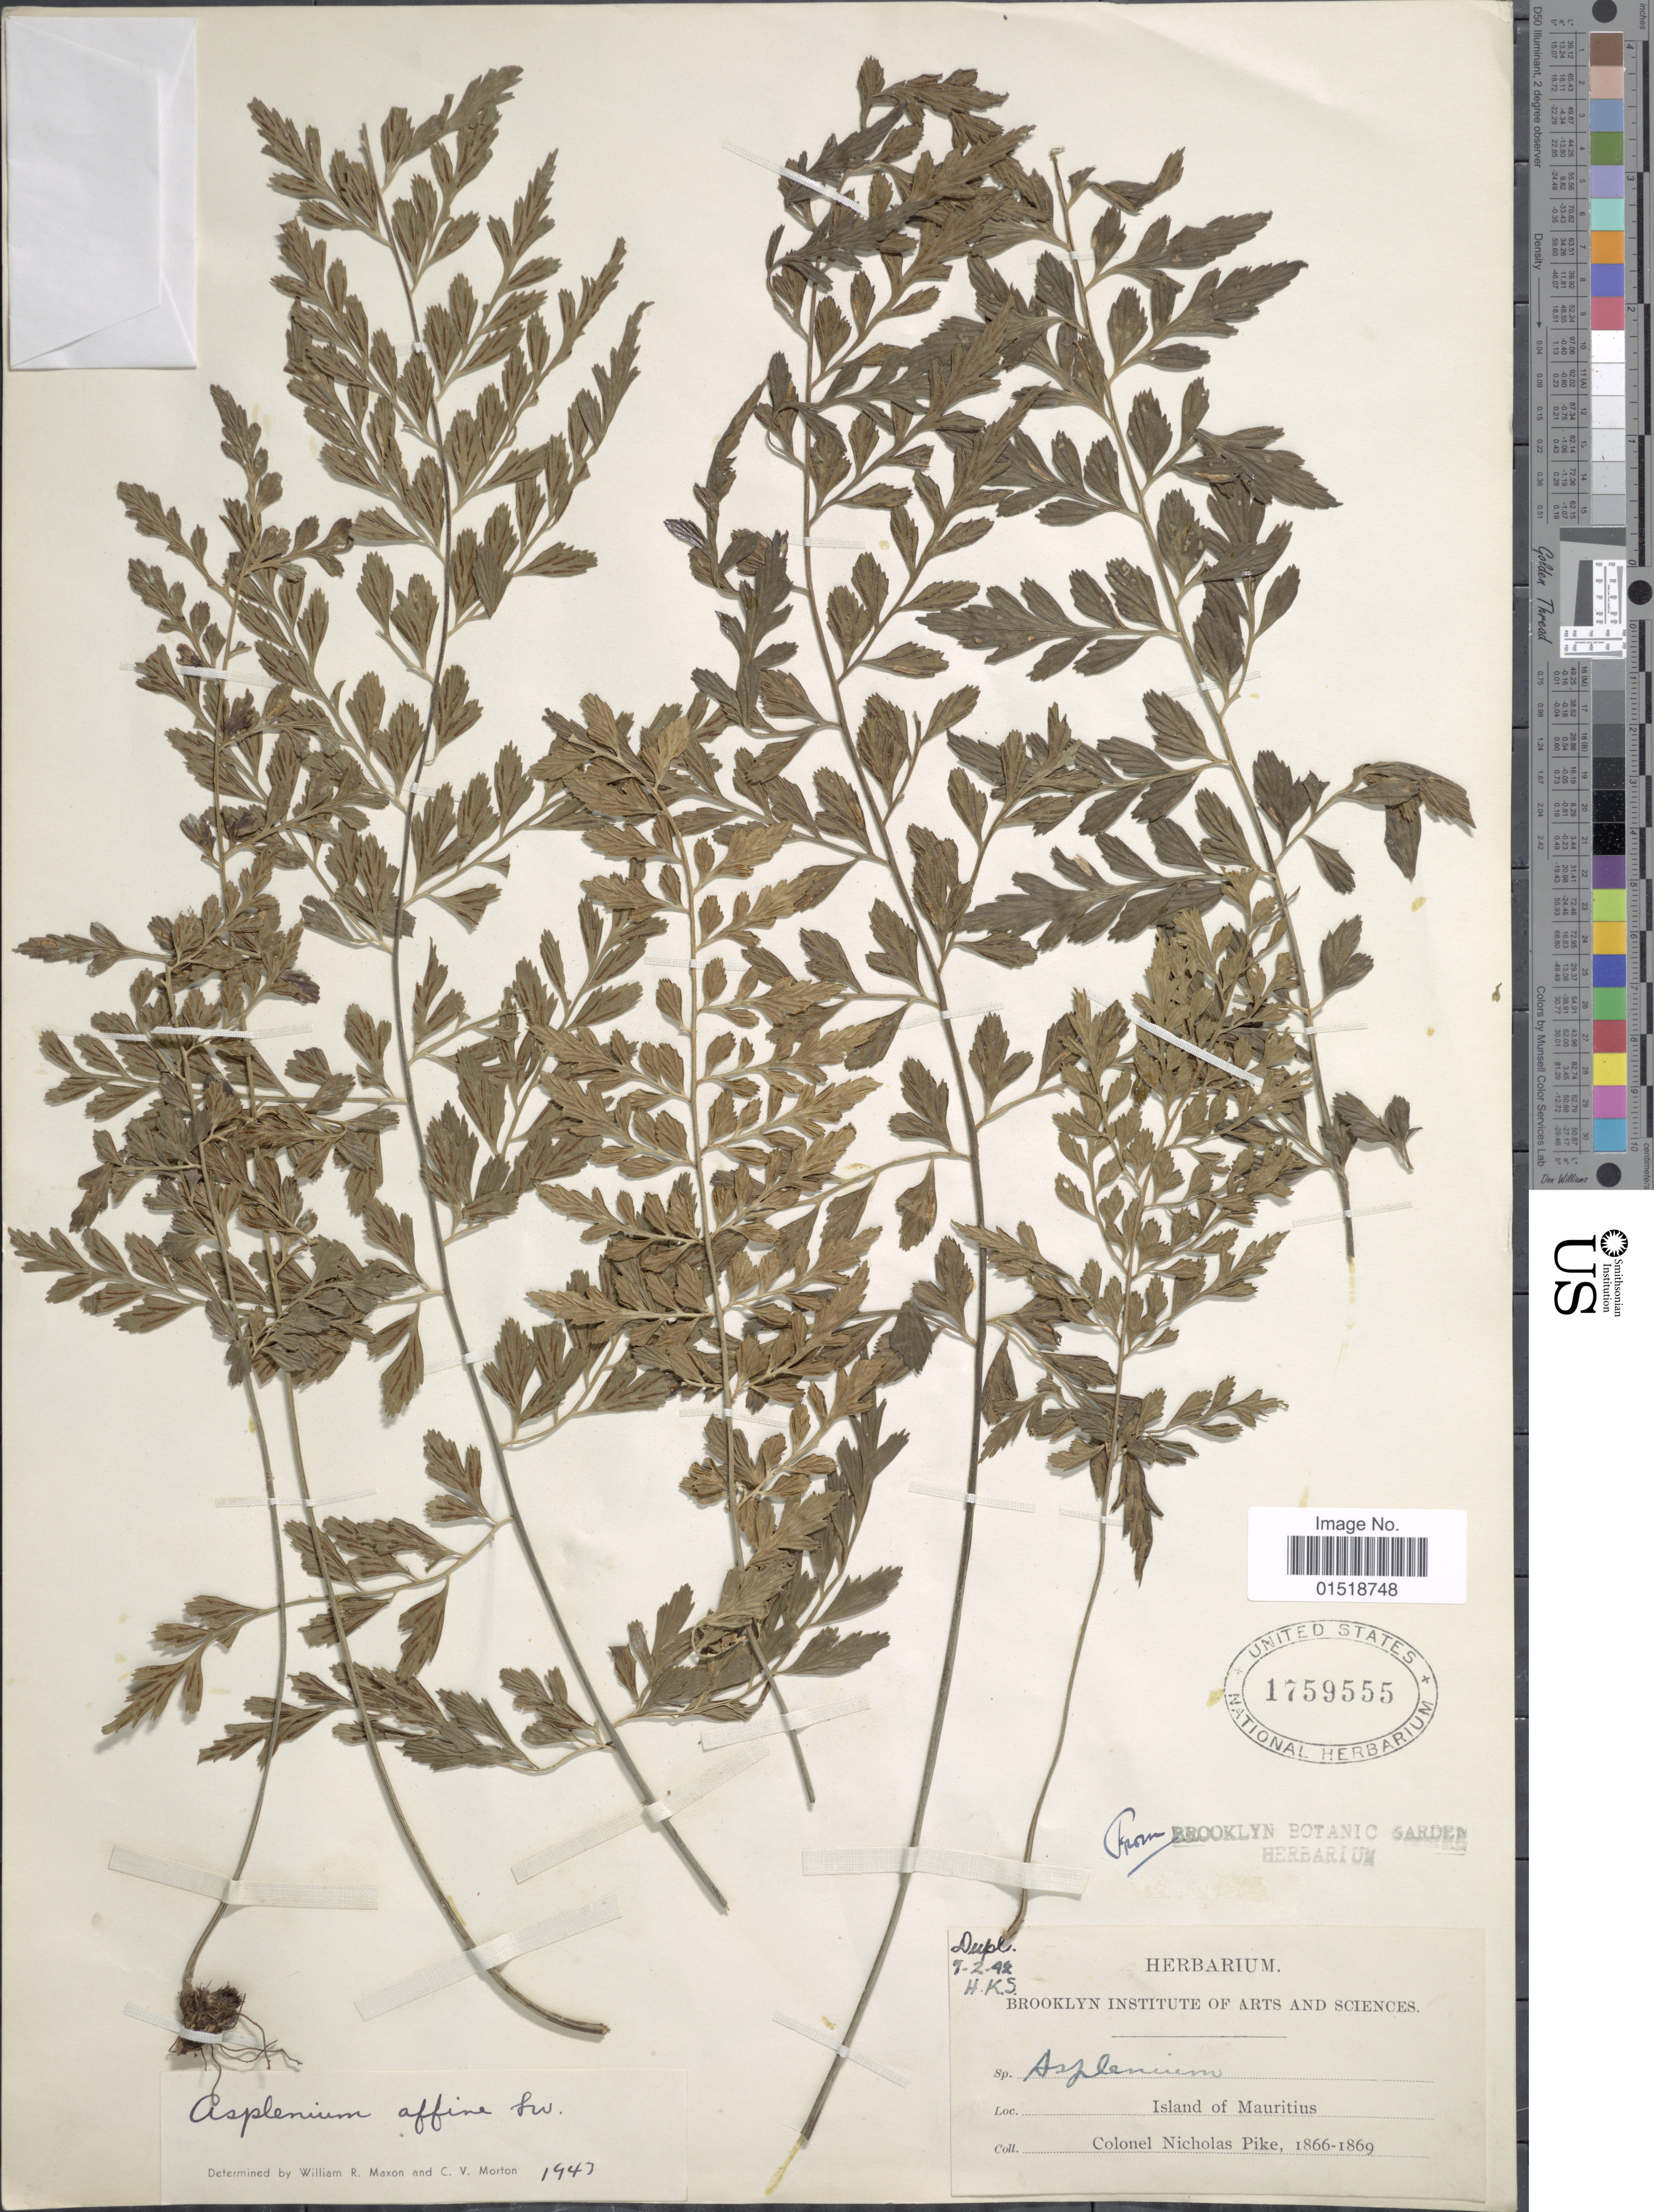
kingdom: Plantae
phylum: Tracheophyta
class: Polypodiopsida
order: Polypodiales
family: Aspleniaceae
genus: Asplenium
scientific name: Asplenium affine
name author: Sw.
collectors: N. Pike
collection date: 1866/1869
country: Mauritius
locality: Island of Mauritius.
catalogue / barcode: US 1759555